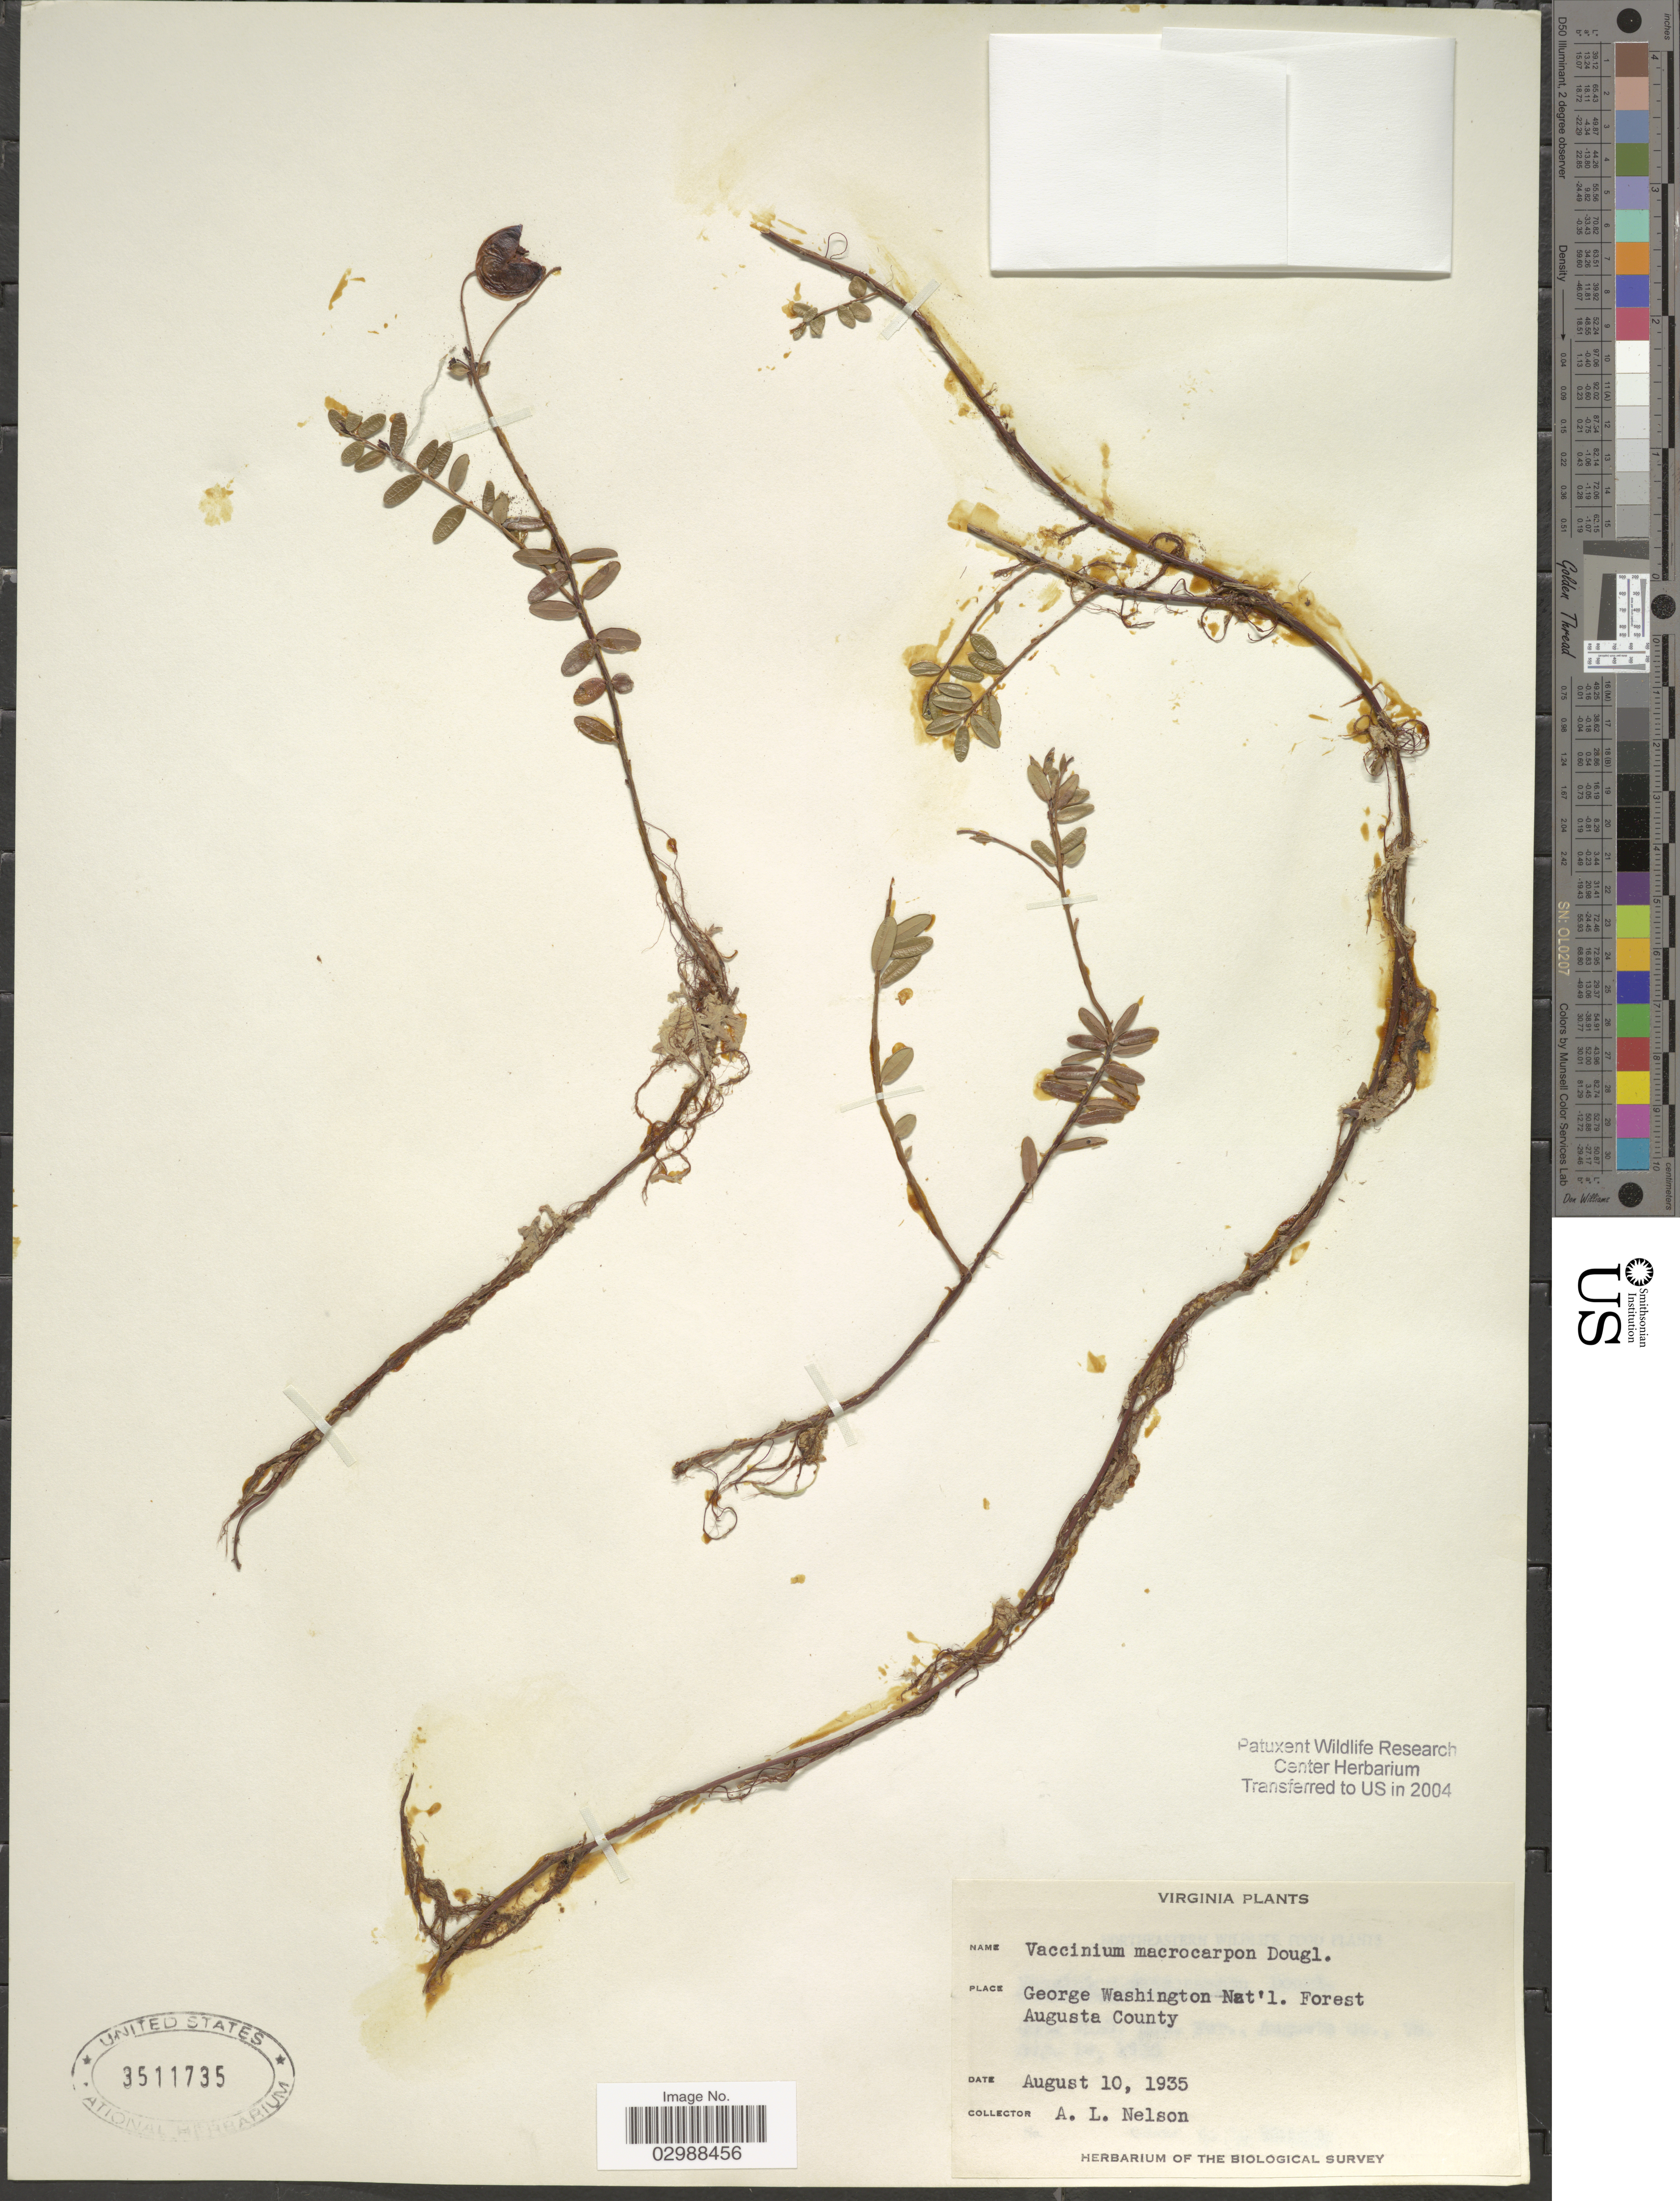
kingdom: Plantae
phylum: Tracheophyta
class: Magnoliopsida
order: Ericales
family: Ericaceae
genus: Vaccinium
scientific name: Vaccinium macrocarpon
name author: Aiton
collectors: A. L. Nelson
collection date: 1935-08-10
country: United States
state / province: Virginia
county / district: Augusta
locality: George Washington Nat'l. Forest, Augusta County.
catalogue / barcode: US 3511735